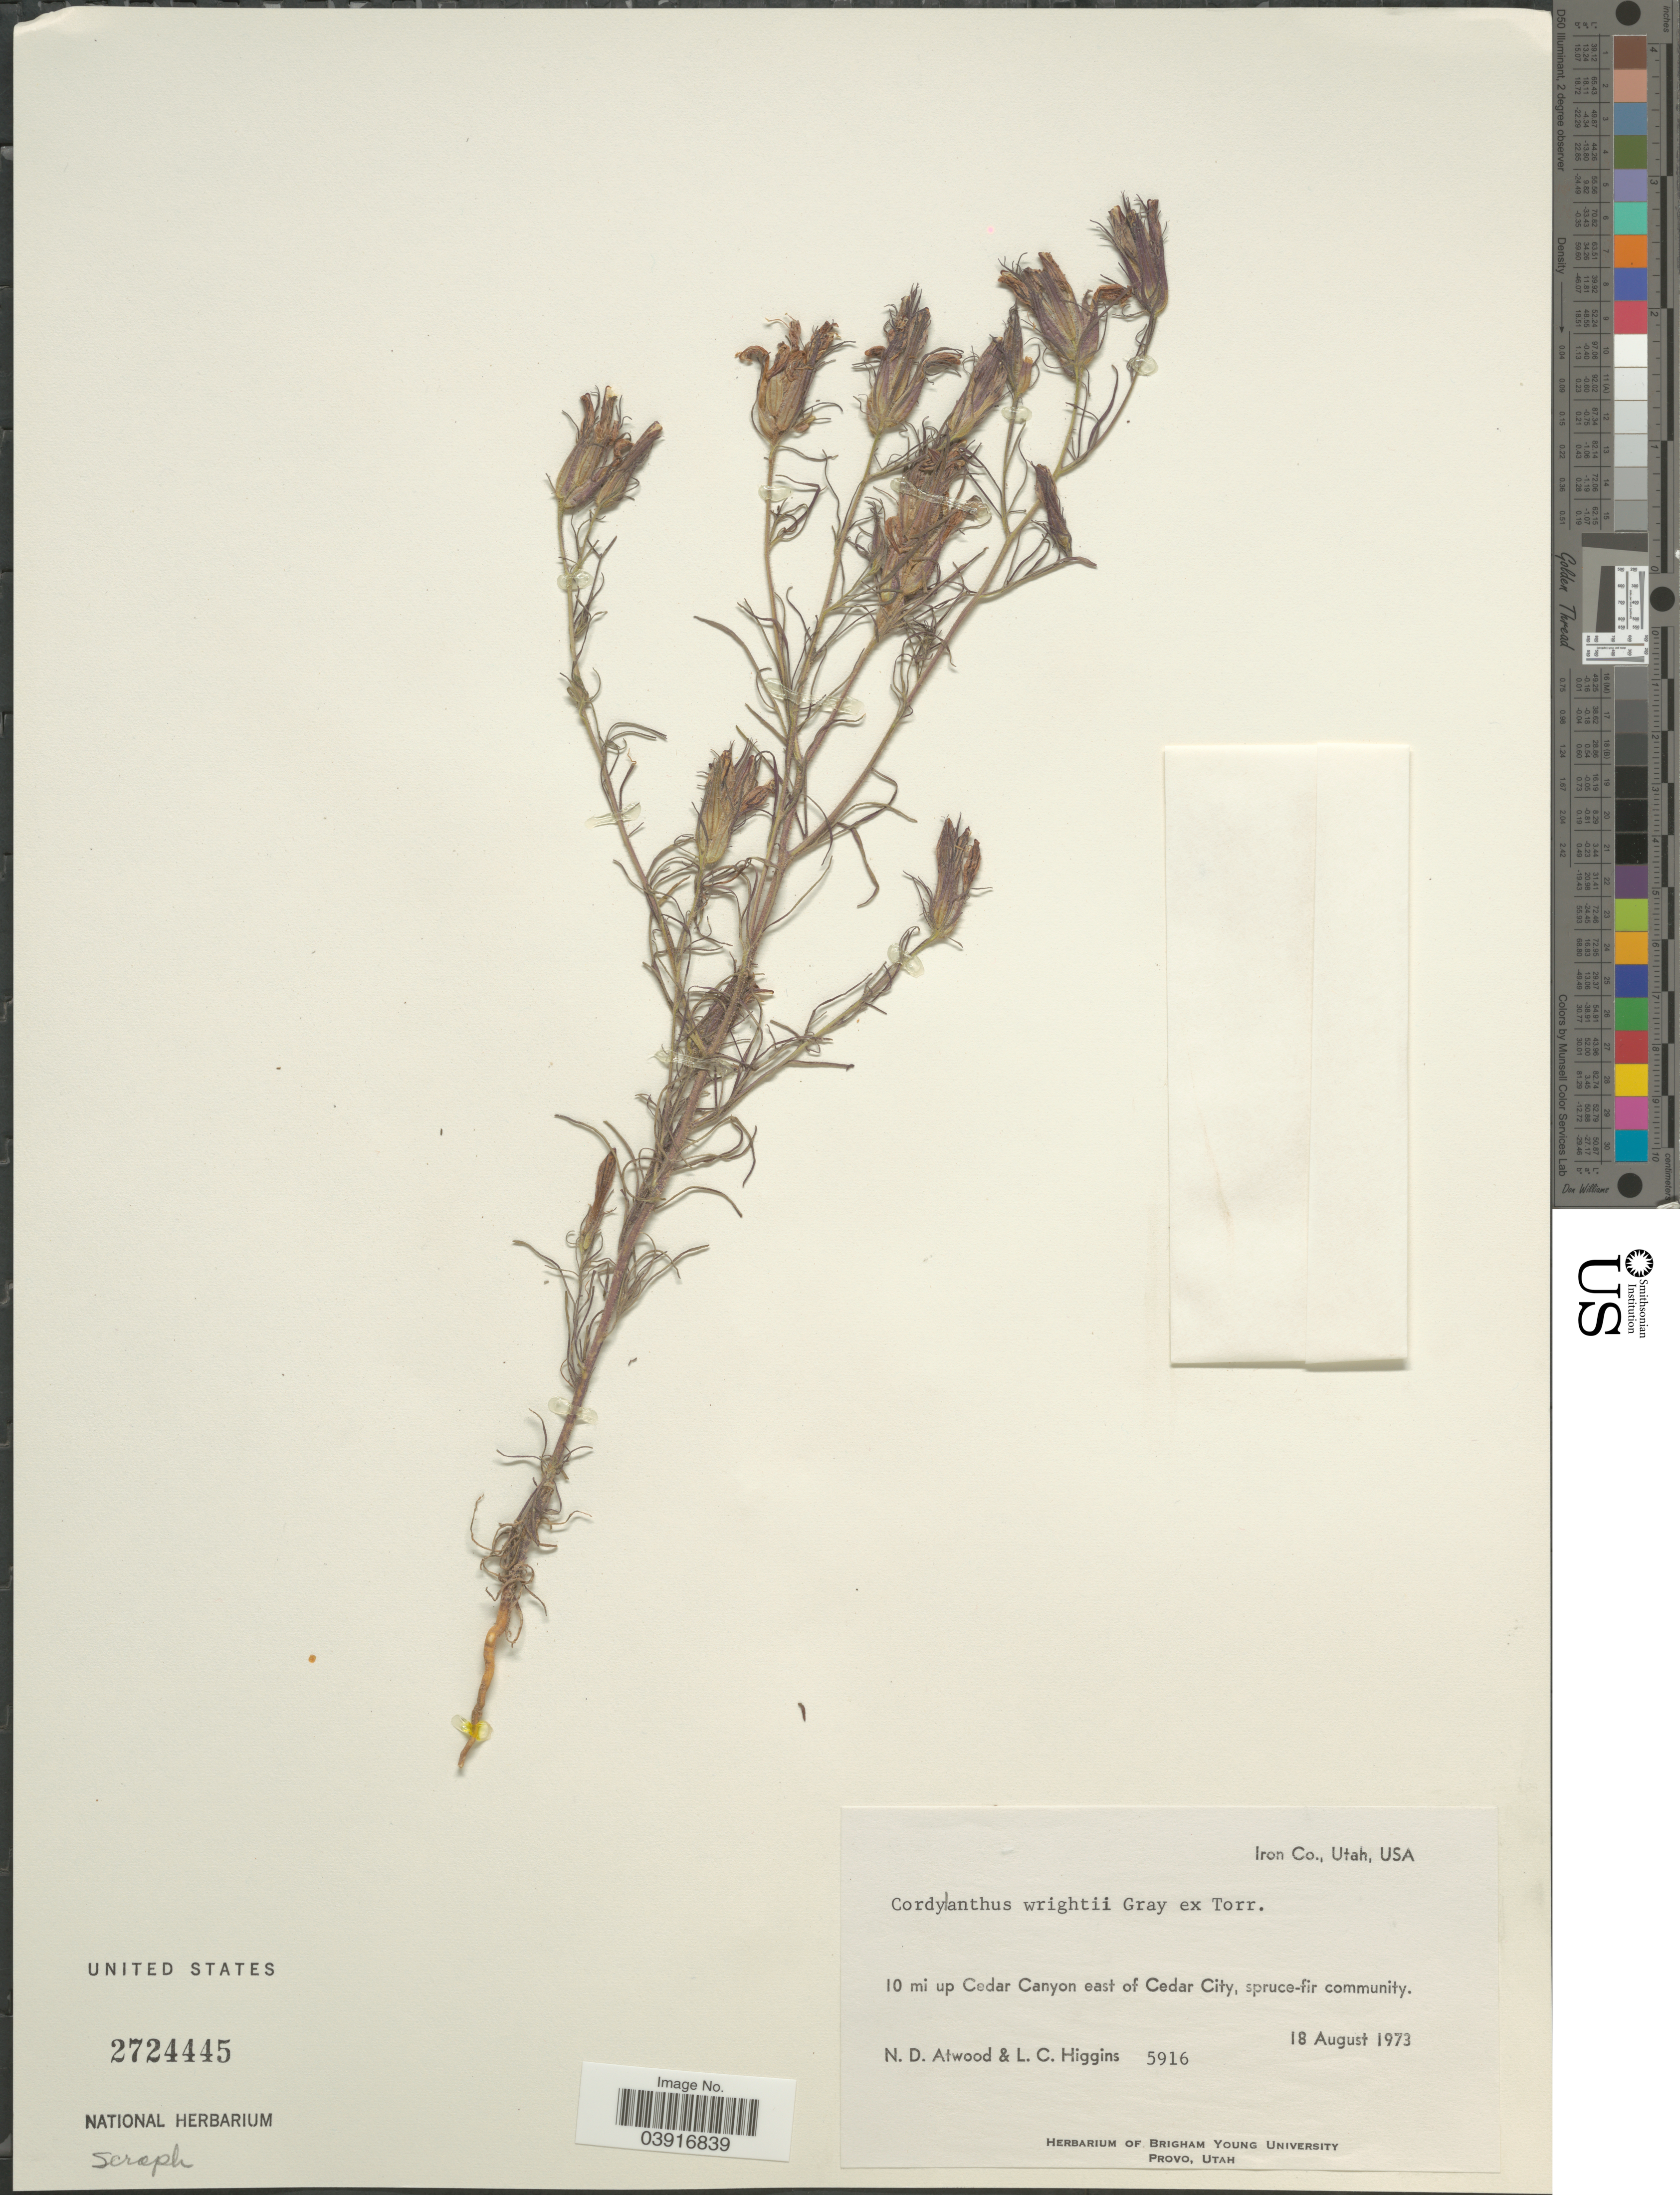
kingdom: Plantae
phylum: Tracheophyta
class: Magnoliopsida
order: Lamiales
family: Orobanchaceae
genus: Cordylanthus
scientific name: Cordylanthus wrightii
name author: A. Gray in Emory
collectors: N. Atwood & L. Higgins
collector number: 5916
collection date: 1973-08-18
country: United States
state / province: Utah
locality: Iron Co. 10 mi up Cedar Canyon east of Cedar City, spruce-fir community.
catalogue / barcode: US 2724445